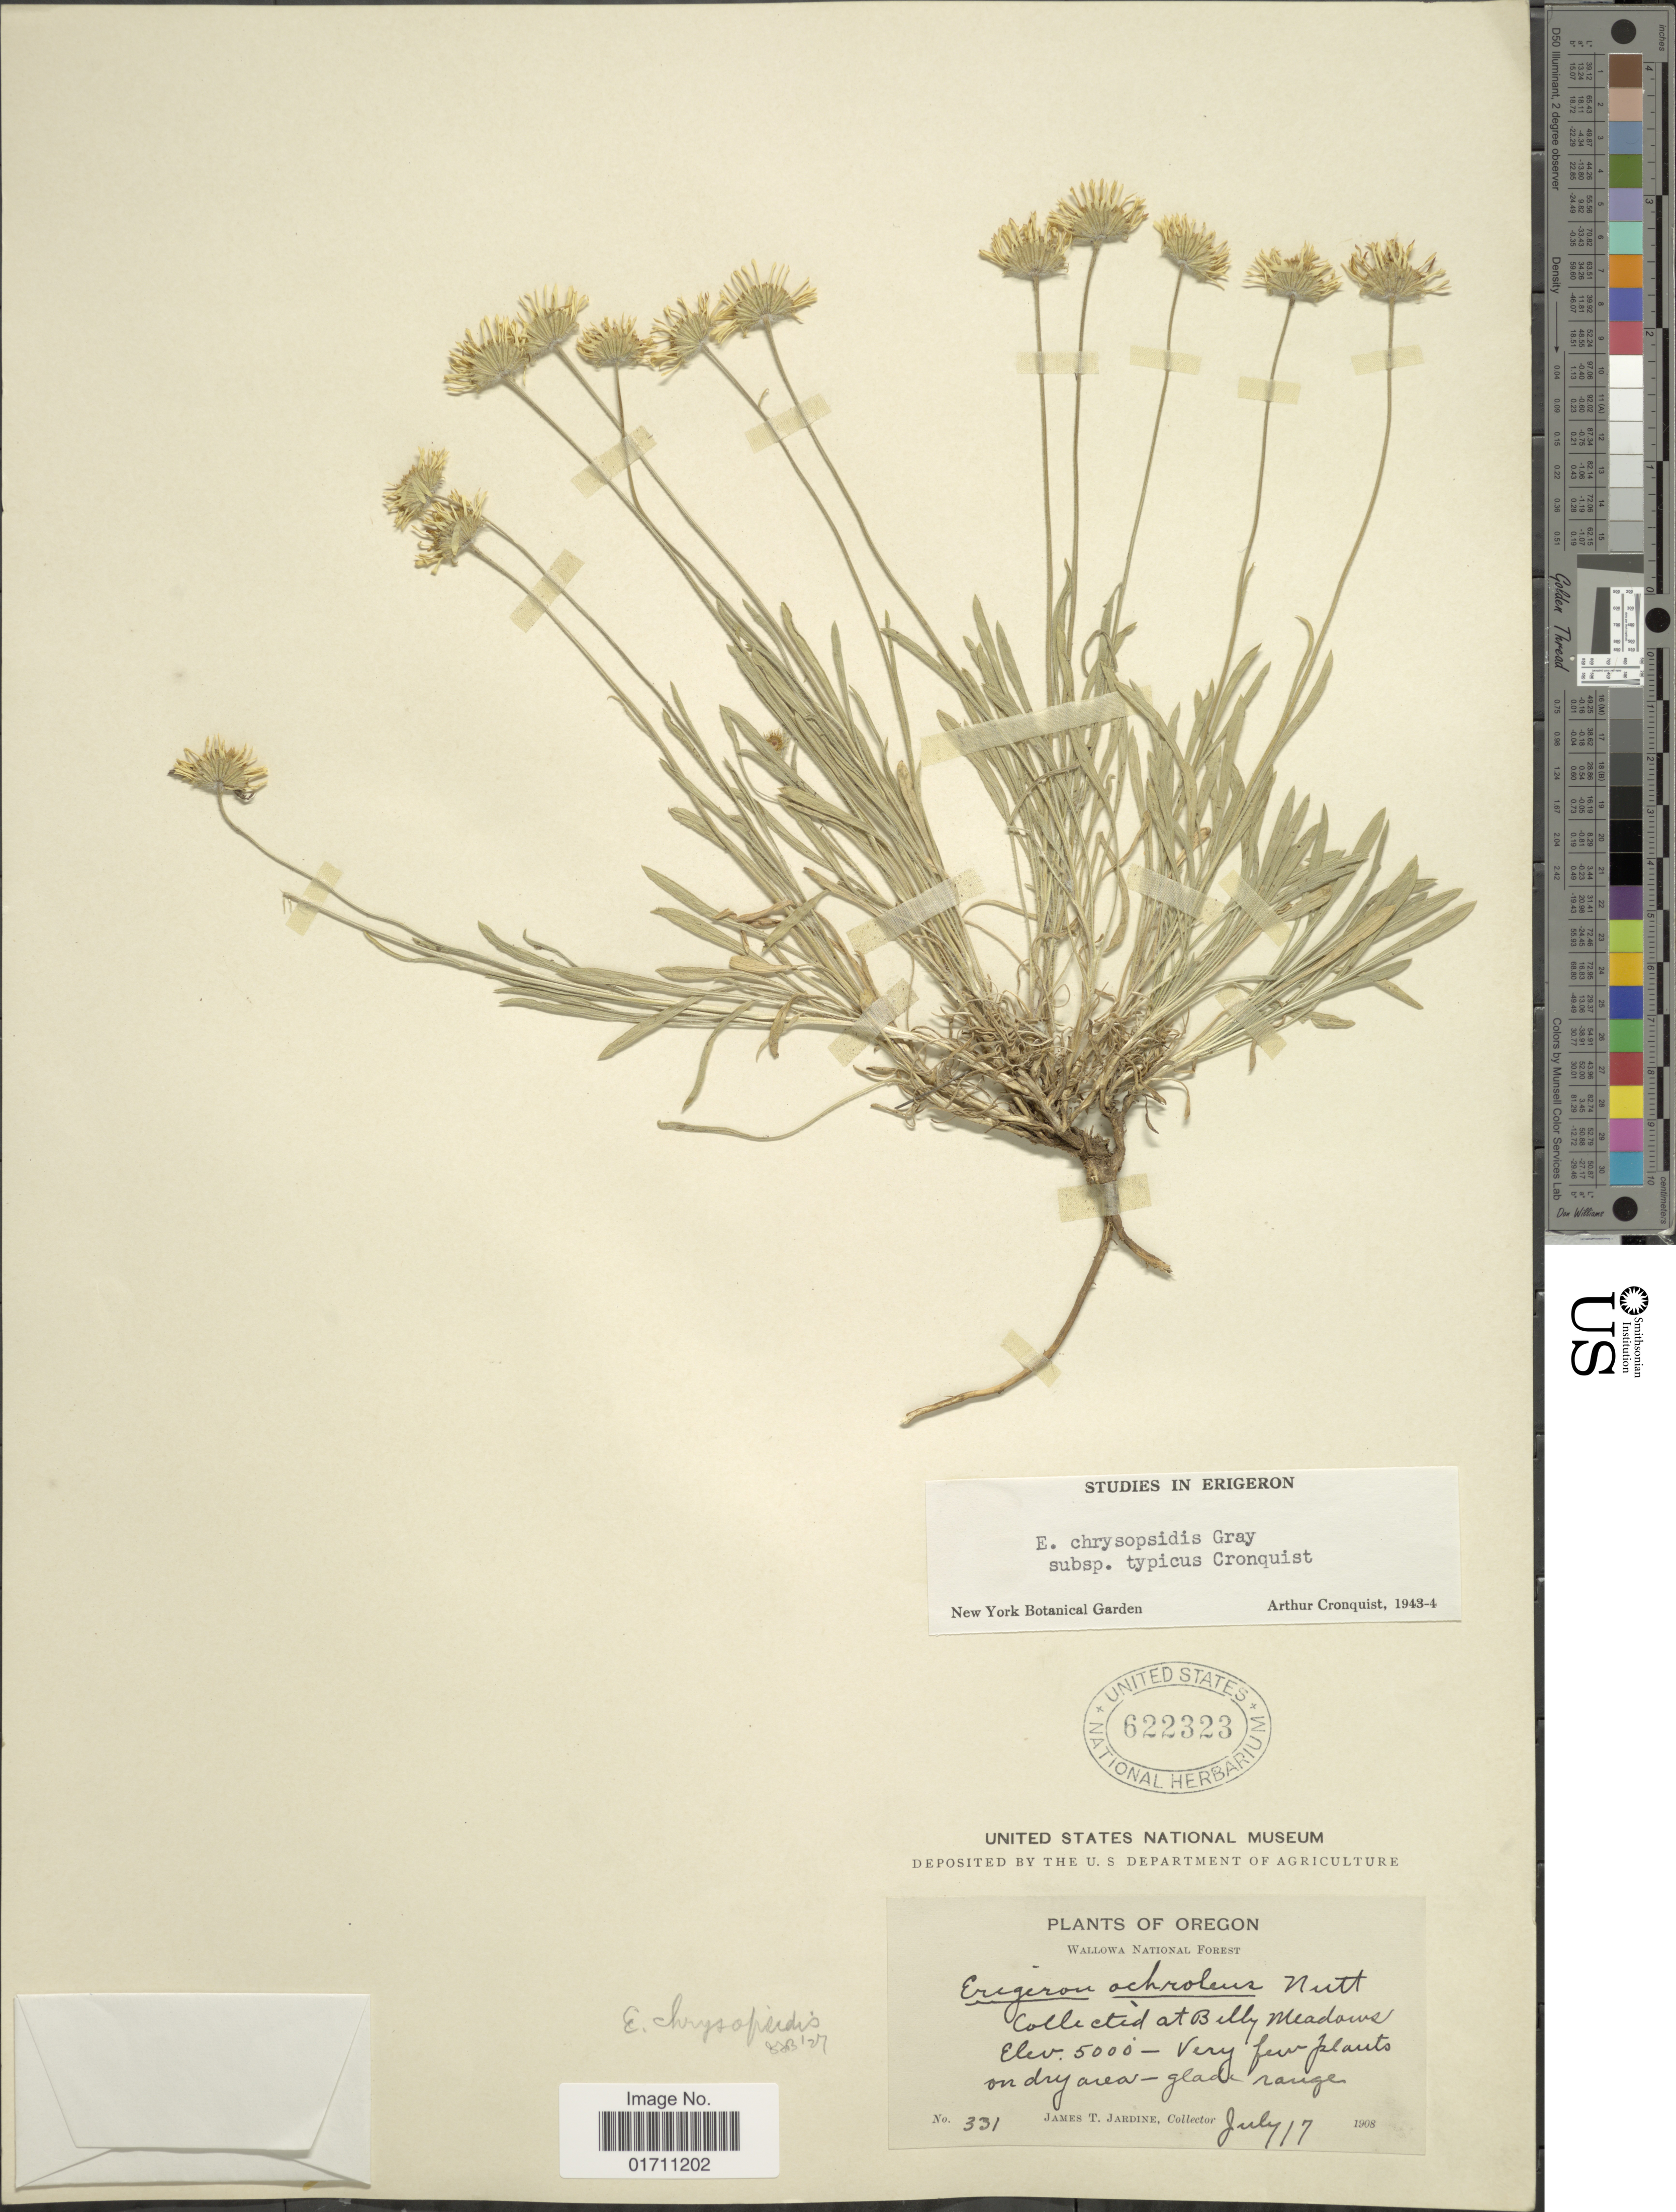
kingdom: Plantae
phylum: Tracheophyta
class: Magnoliopsida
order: Asterales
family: Asteraceae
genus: Erigeron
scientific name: Erigeron chrysopsidis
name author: A. Gray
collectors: J. T. Jardine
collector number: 331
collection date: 1908-07-17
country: United States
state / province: Oregon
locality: Walowa National Forest, Belly Meadows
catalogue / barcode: US 622323